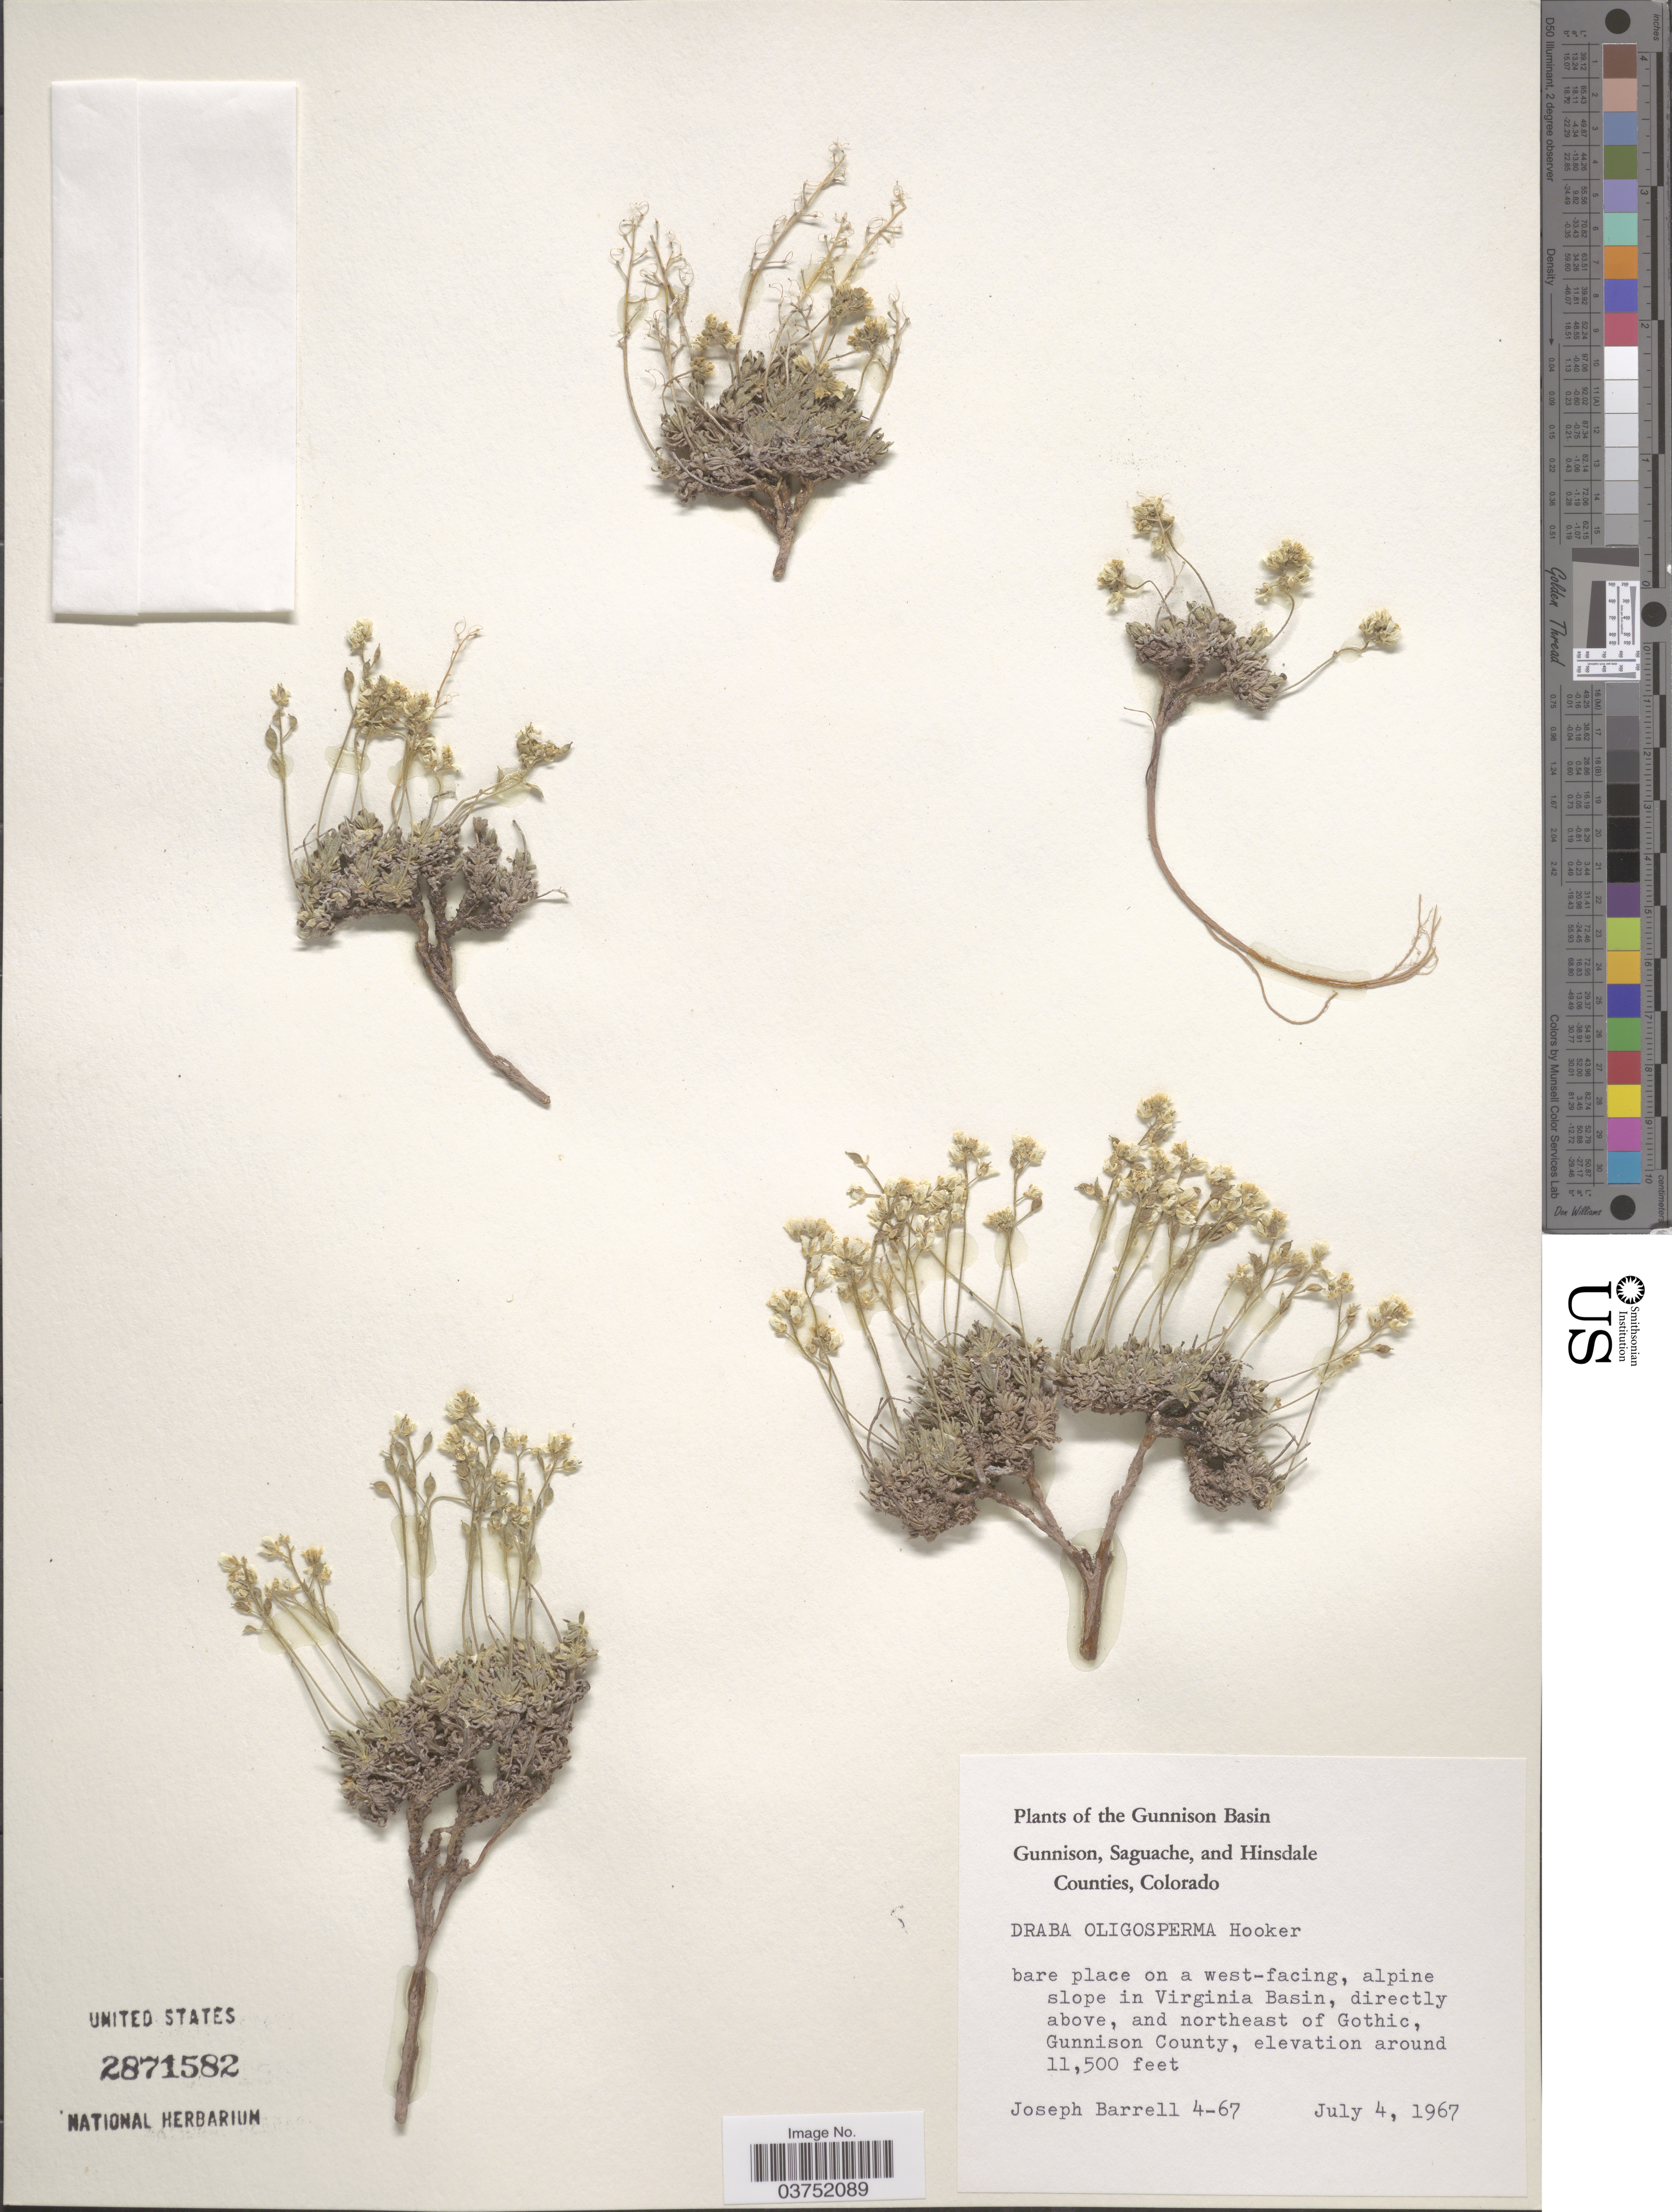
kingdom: Plantae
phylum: Tracheophyta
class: Magnoliopsida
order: Brassicales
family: Brassicaceae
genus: Draba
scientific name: Draba oligosperma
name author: Hook.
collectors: J. Barrell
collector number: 4-67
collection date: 1967-07-04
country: United States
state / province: Colorado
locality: Gunnison Basin. Bare place on a west-facing, alpine slope in Virginia Basin, directly above, and northeast of Gothic, Gunnison County.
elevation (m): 3505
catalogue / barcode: US 2871582